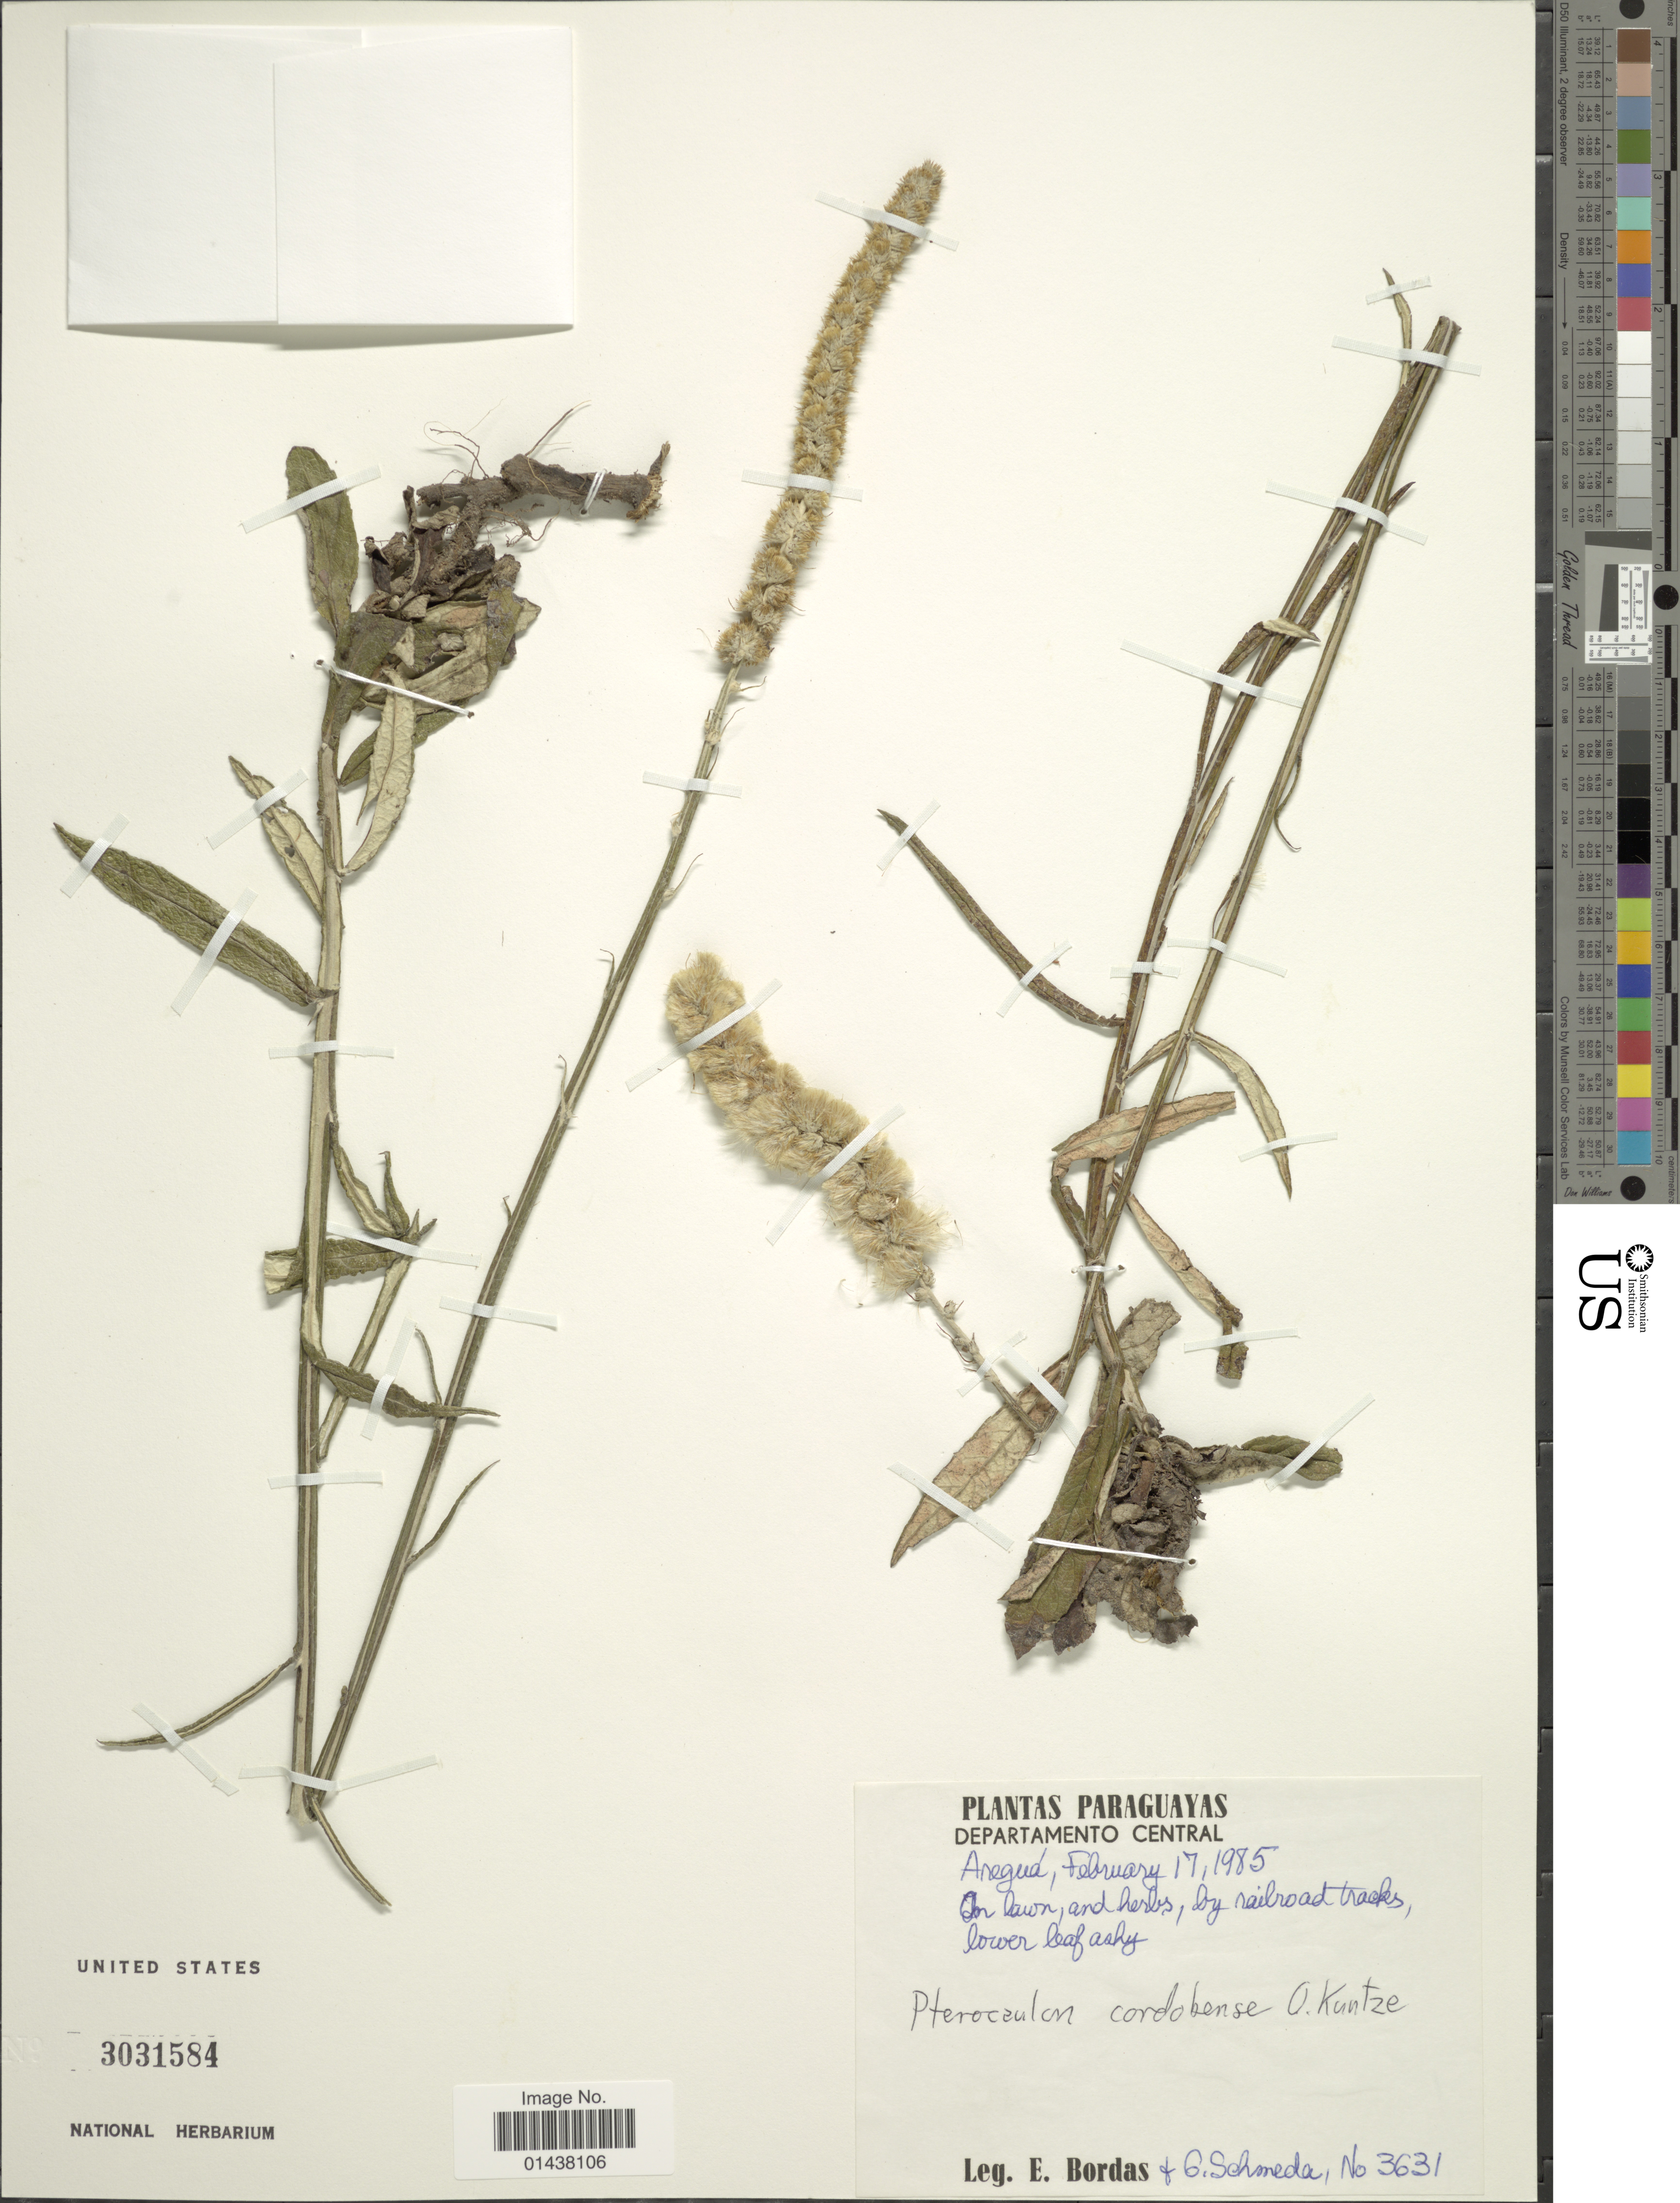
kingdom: Plantae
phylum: Tracheophyta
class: Magnoliopsida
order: Asterales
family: Asteraceae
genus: Pterocaulon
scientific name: Pterocaulon cordobense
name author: Kuntze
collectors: E. Bordas & G. Schmeda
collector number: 3631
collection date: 1985-02-17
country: Paraguay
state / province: Central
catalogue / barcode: US 3031584